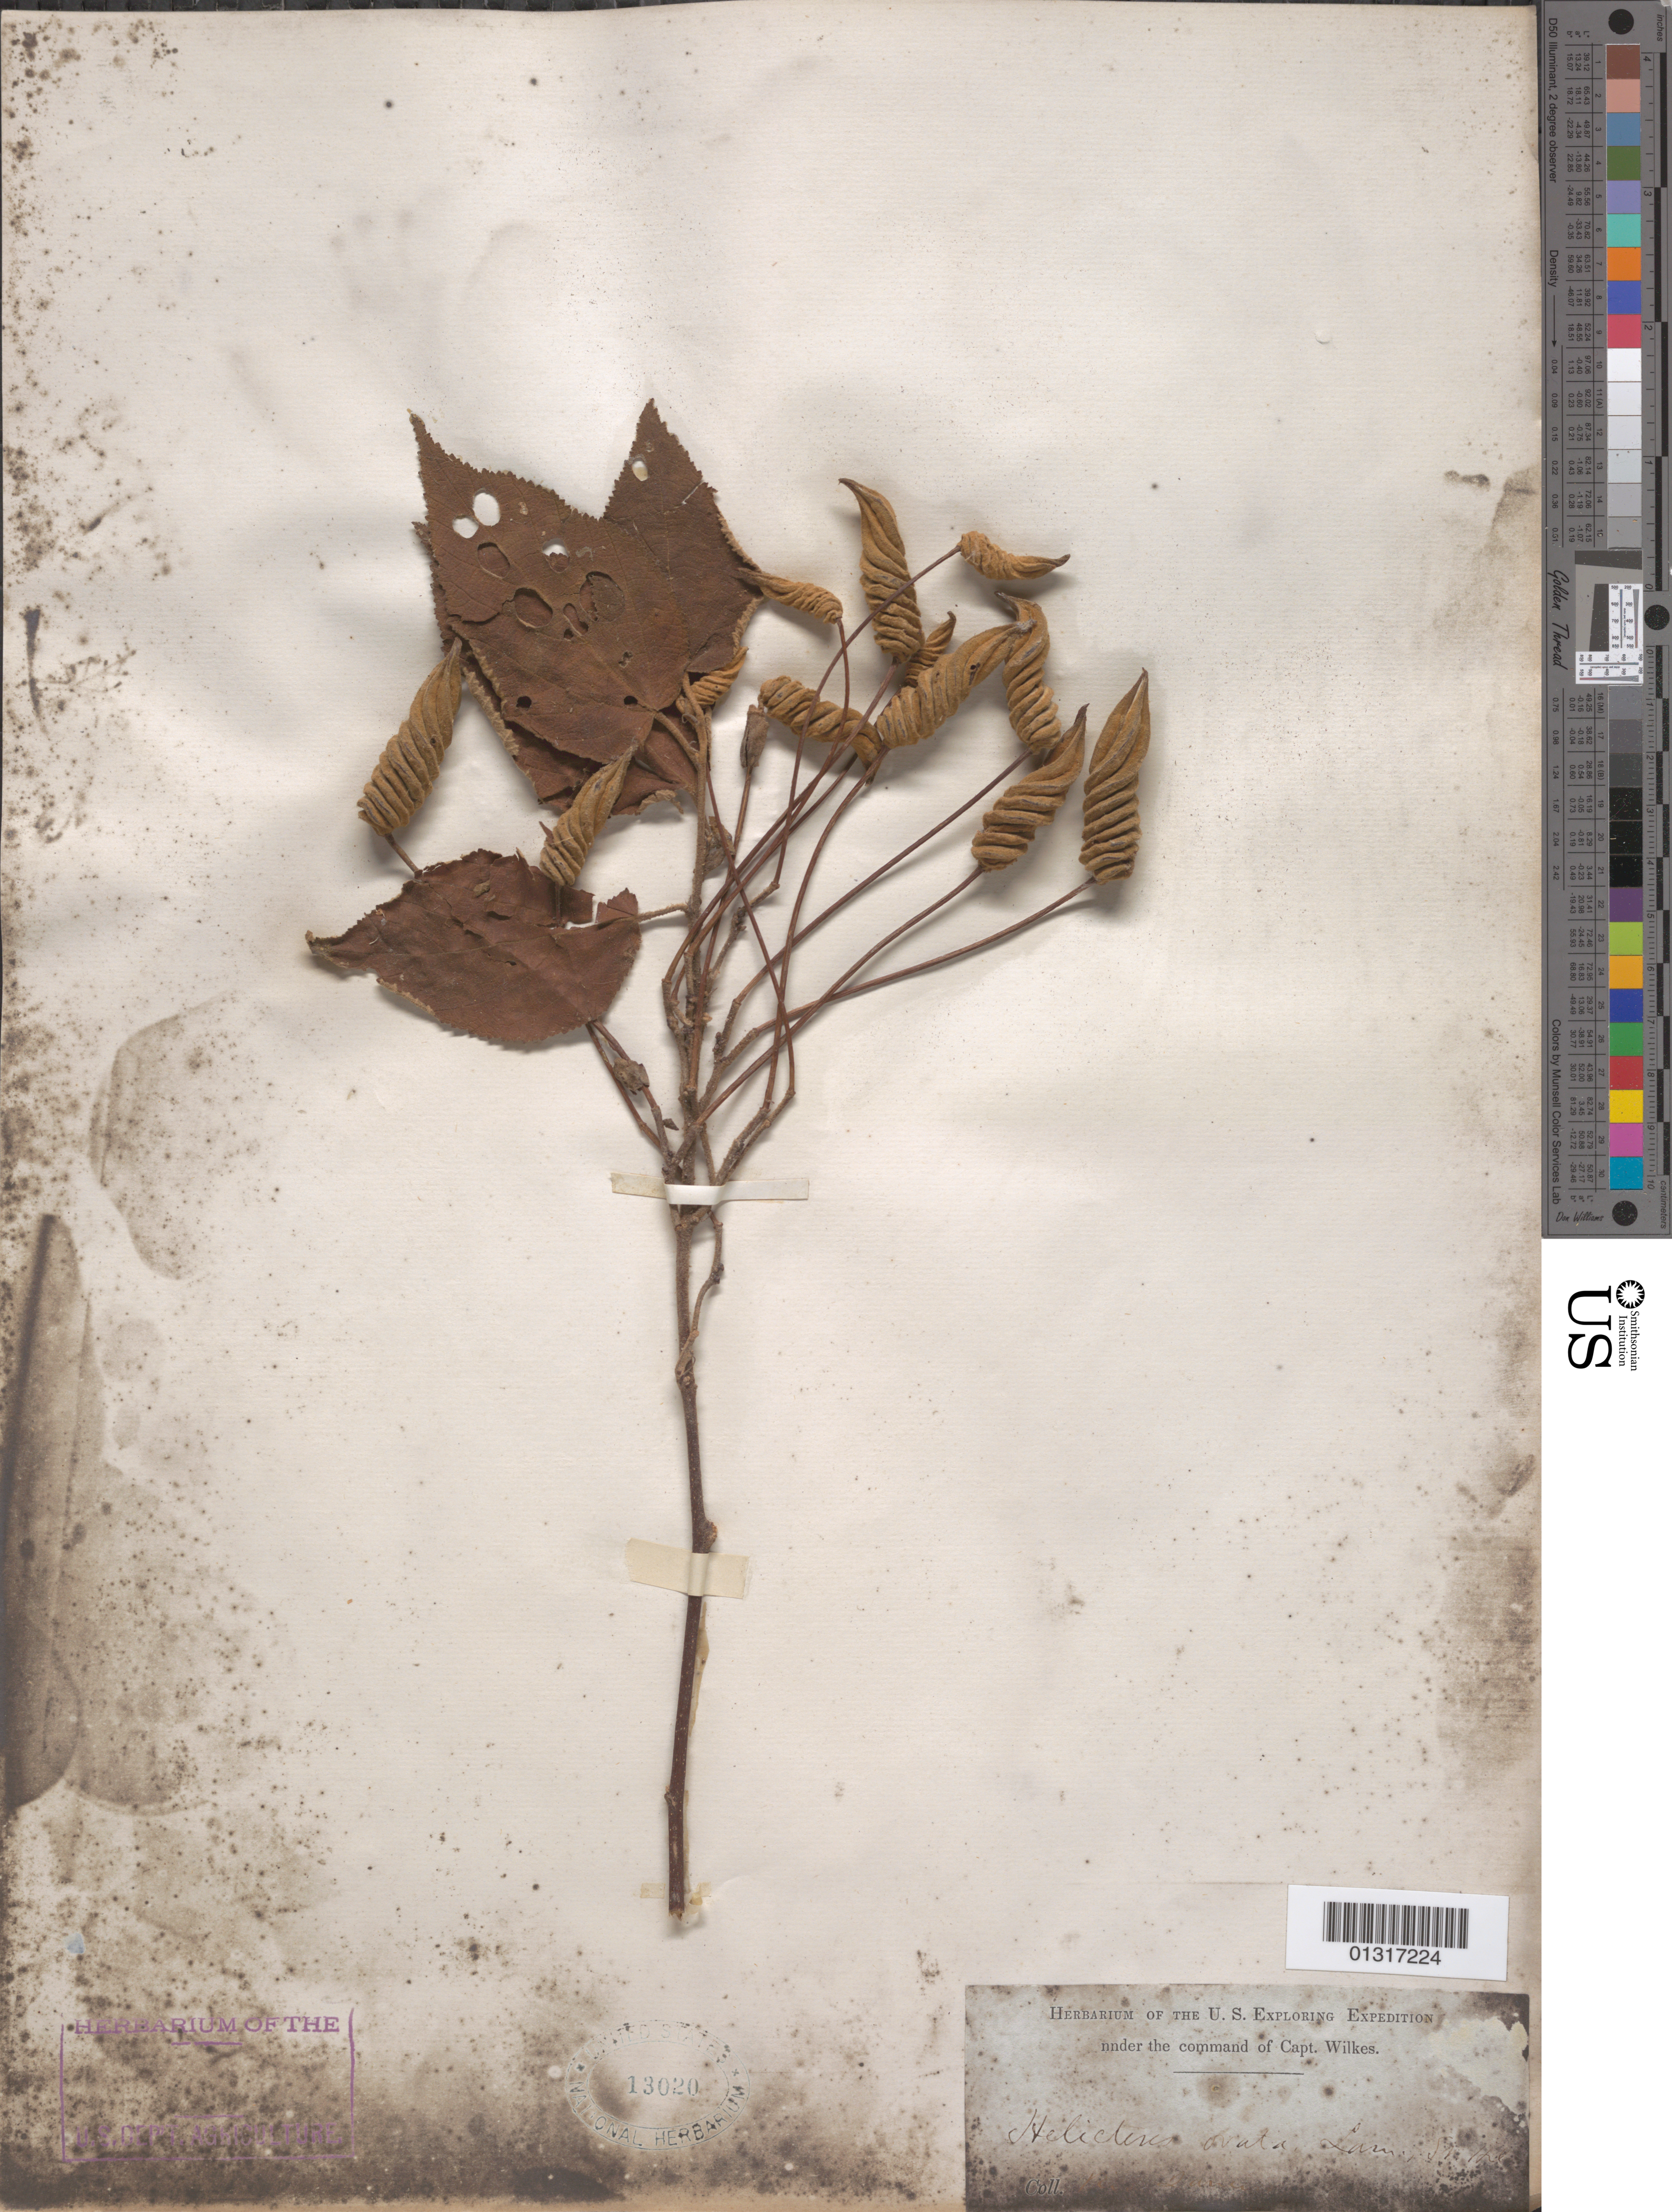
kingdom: Plantae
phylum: Tracheophyta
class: Magnoliopsida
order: Malvales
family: Malvaceae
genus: Helicteres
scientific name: Helicteres ovata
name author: Lam.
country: United States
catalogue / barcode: US 13020